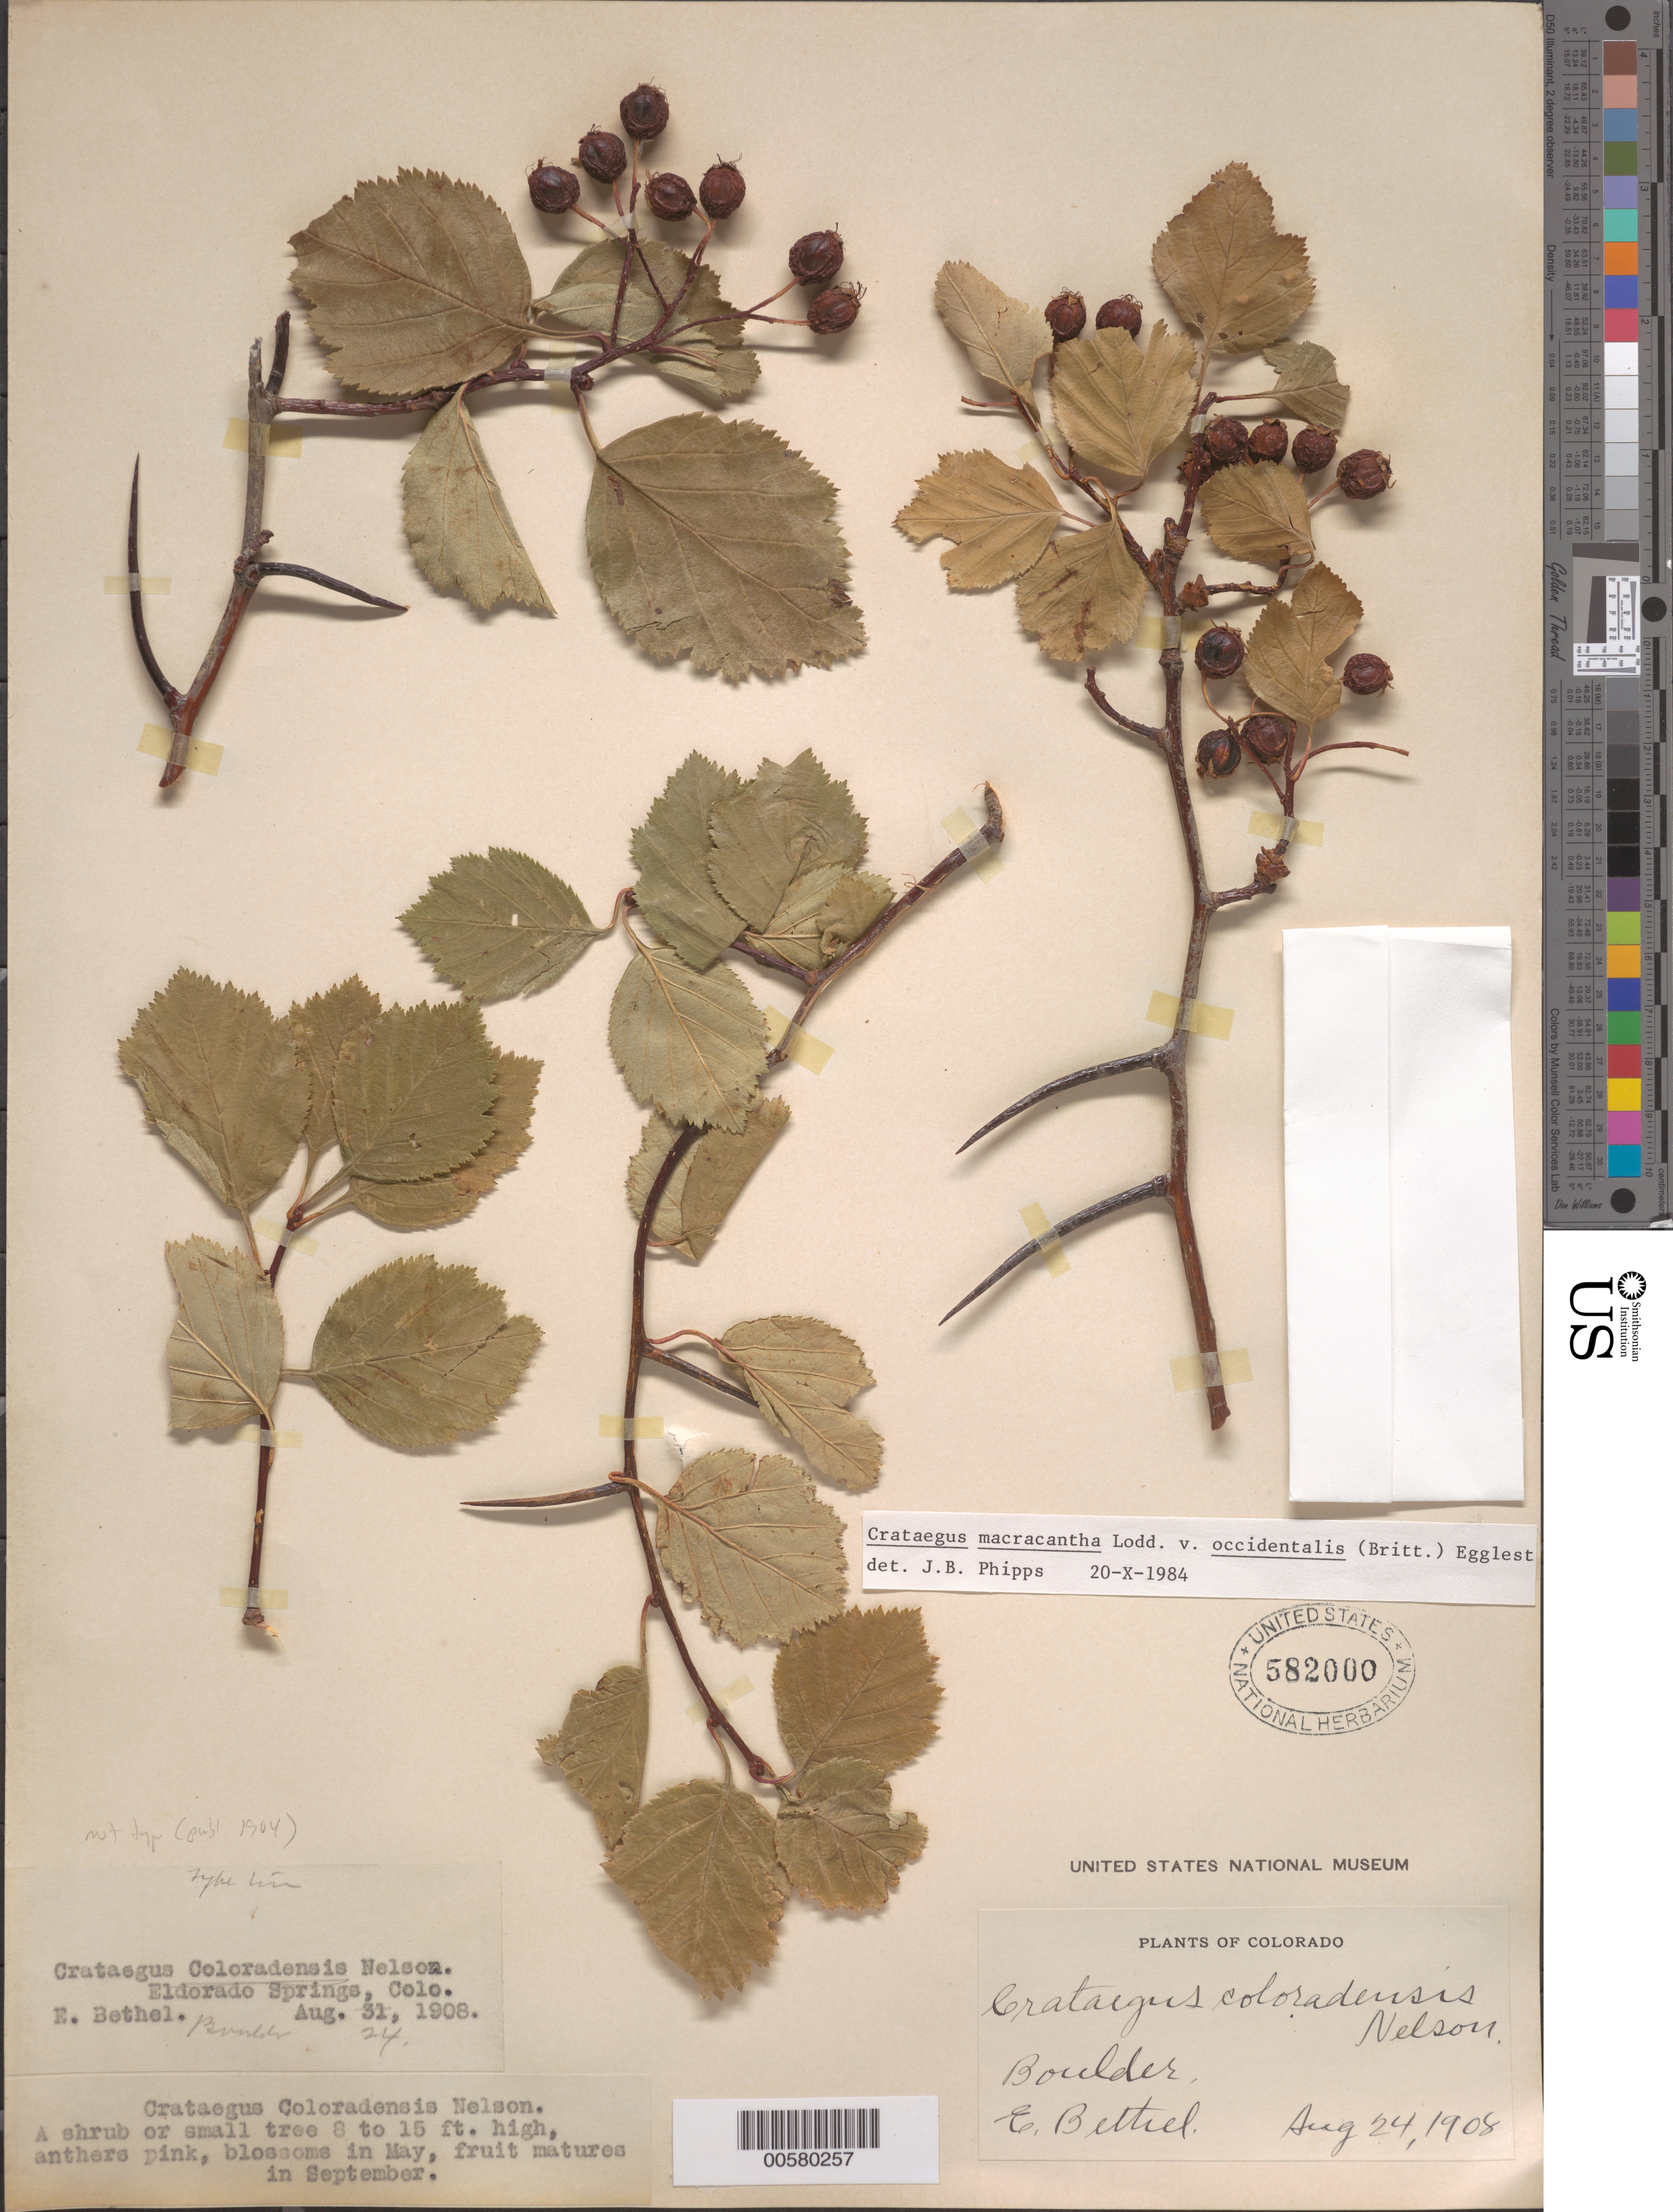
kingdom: Plantae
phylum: Tracheophyta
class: Magnoliopsida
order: Rosales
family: Rosaceae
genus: Crataegus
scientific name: Crataegus macracantha var. occidentalis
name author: (Britton) Eggl.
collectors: E. Bethel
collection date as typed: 24 Aug 1908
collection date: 1908-08-24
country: United States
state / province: Colorado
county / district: Boulder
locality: Eldorado Springs, Boulder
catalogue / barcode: US 582000